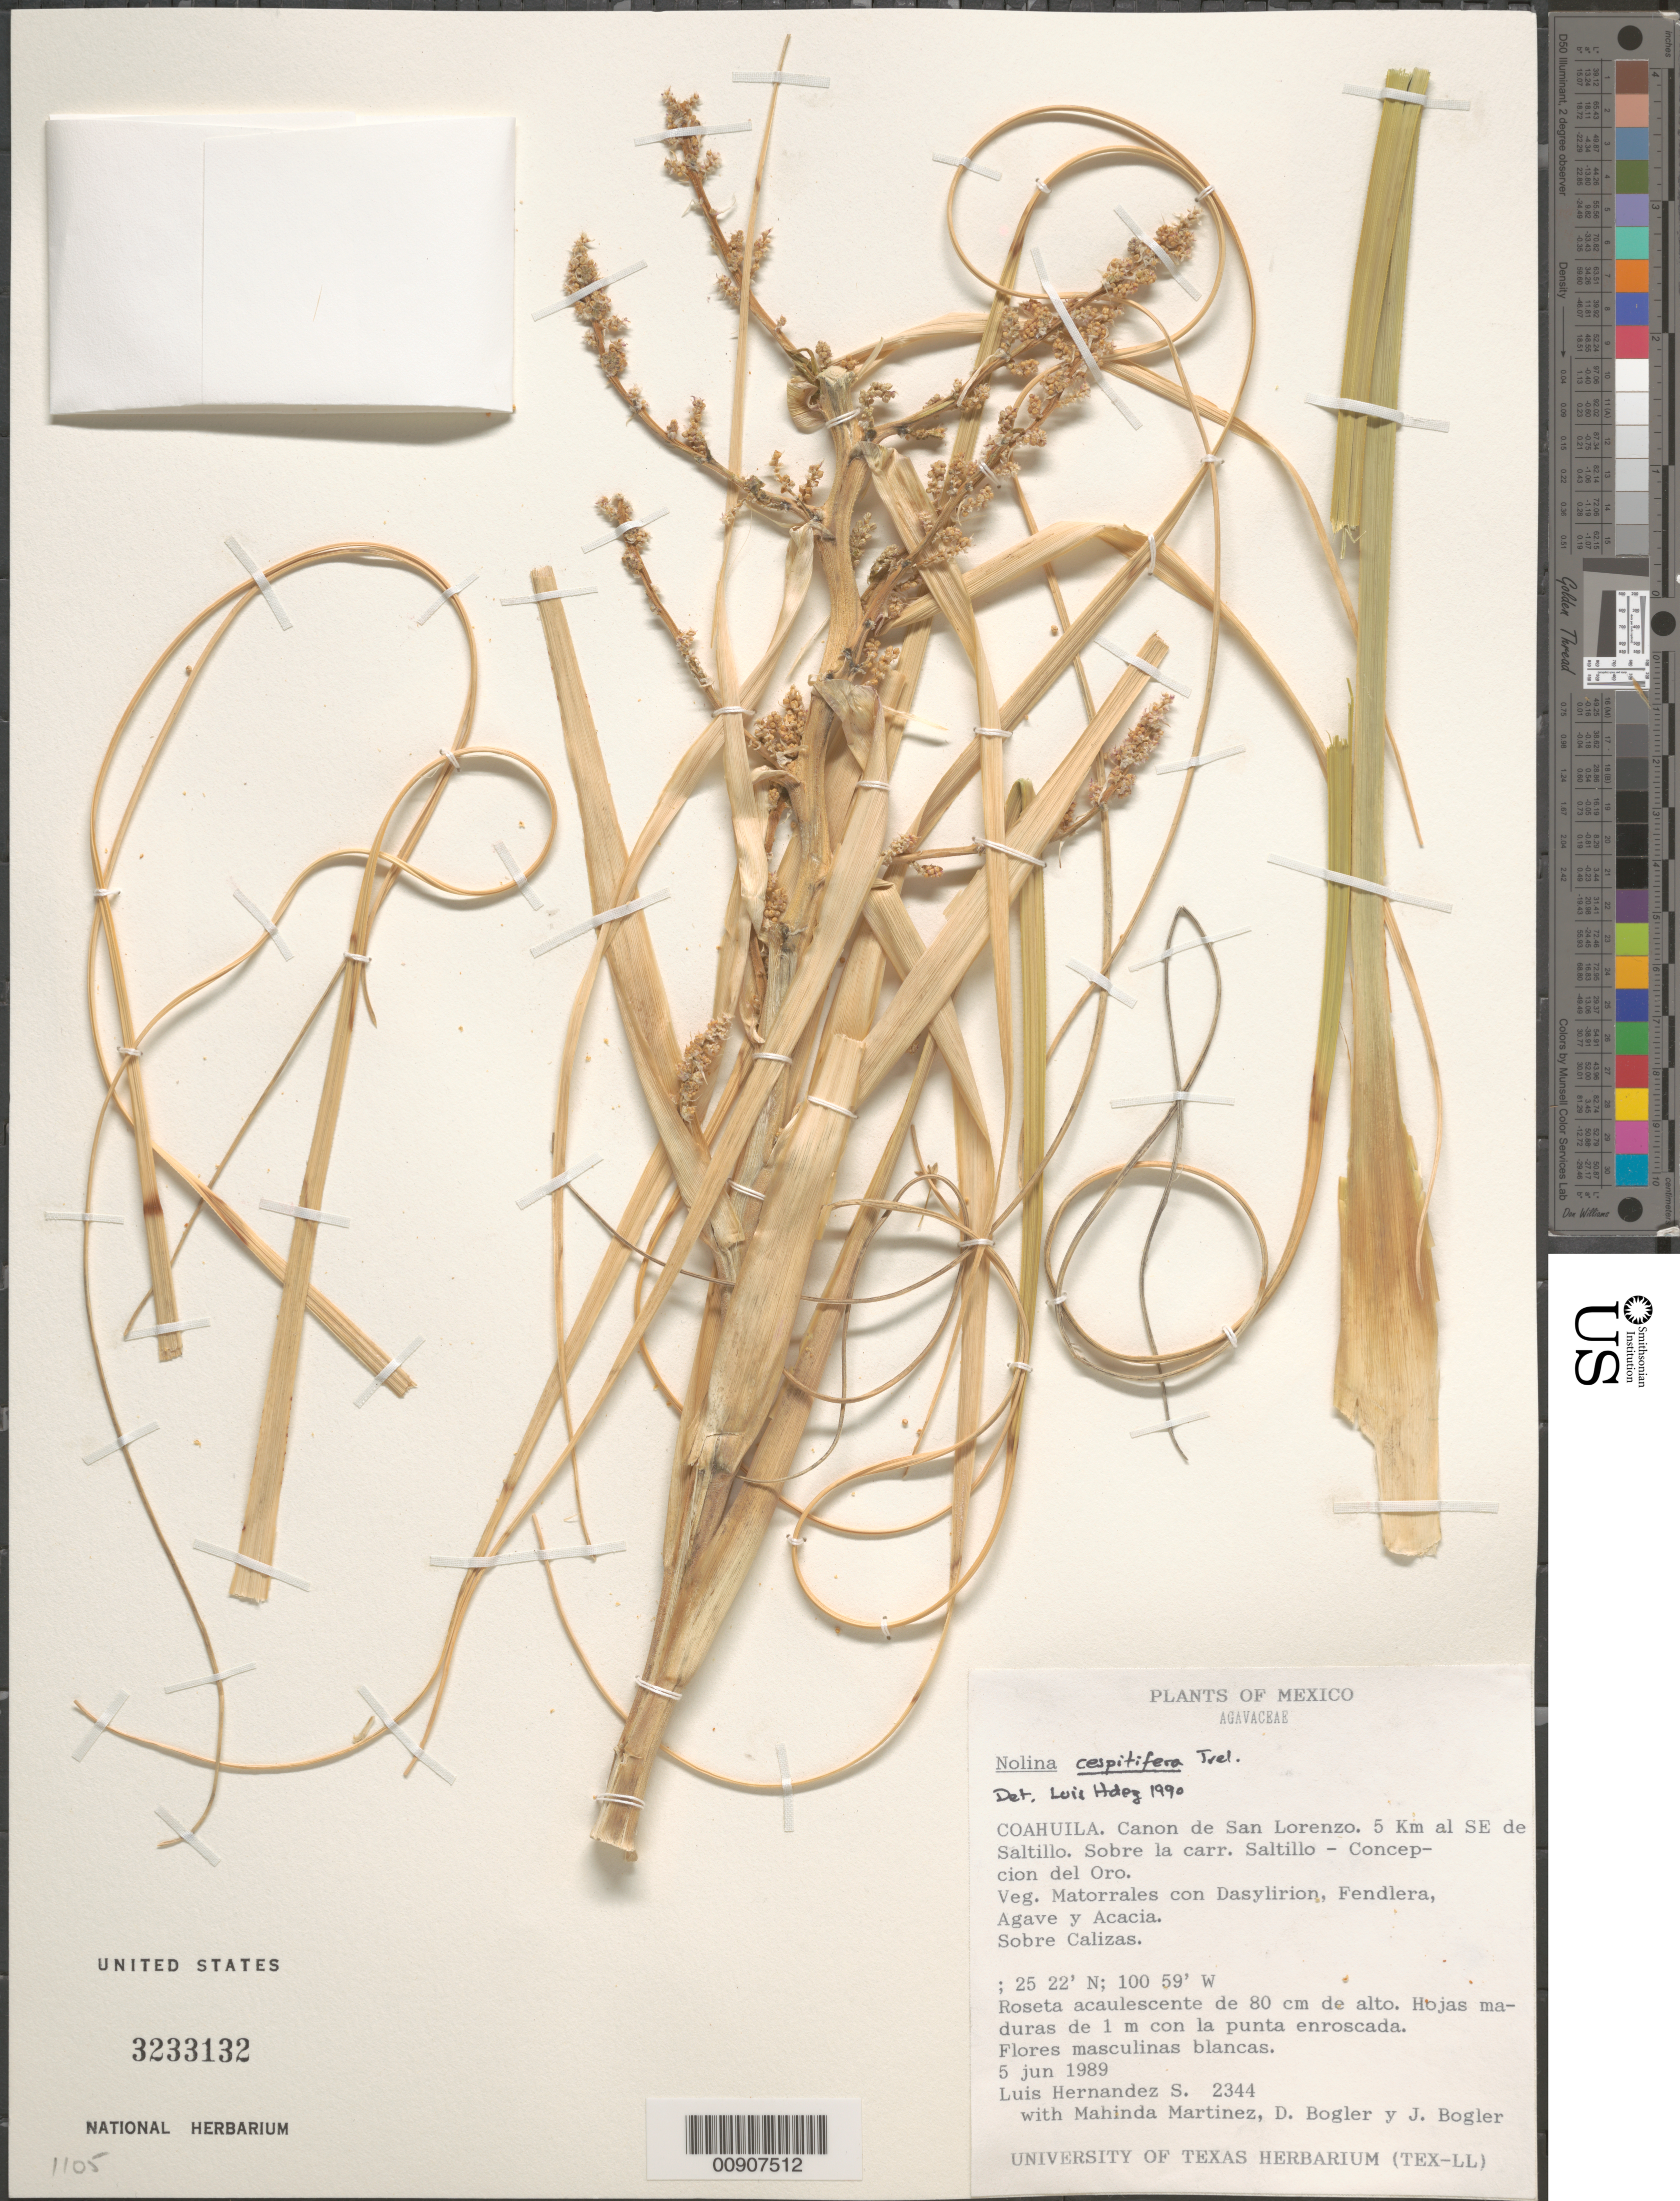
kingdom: Plantae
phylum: Tracheophyta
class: Liliopsida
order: Asparagales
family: Asparagaceae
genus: Nolina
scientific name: Nolina cespitifera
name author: Trel.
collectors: L. Hernandez S., M. Martinez, D. Bogler & Bogler, J.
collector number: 2344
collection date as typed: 05 Jun 1989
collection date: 1989-06-05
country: Mexico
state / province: Coahuila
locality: Coahuila: Cañon San Lorenzo. 5 km al SE de Saltillo. Sobre la carr. Saltillo- Concepción del Oro.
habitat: Matorrales con Dasylirion, Fendlera, Agave y Acacia. Sobre calizas.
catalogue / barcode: US 3233132